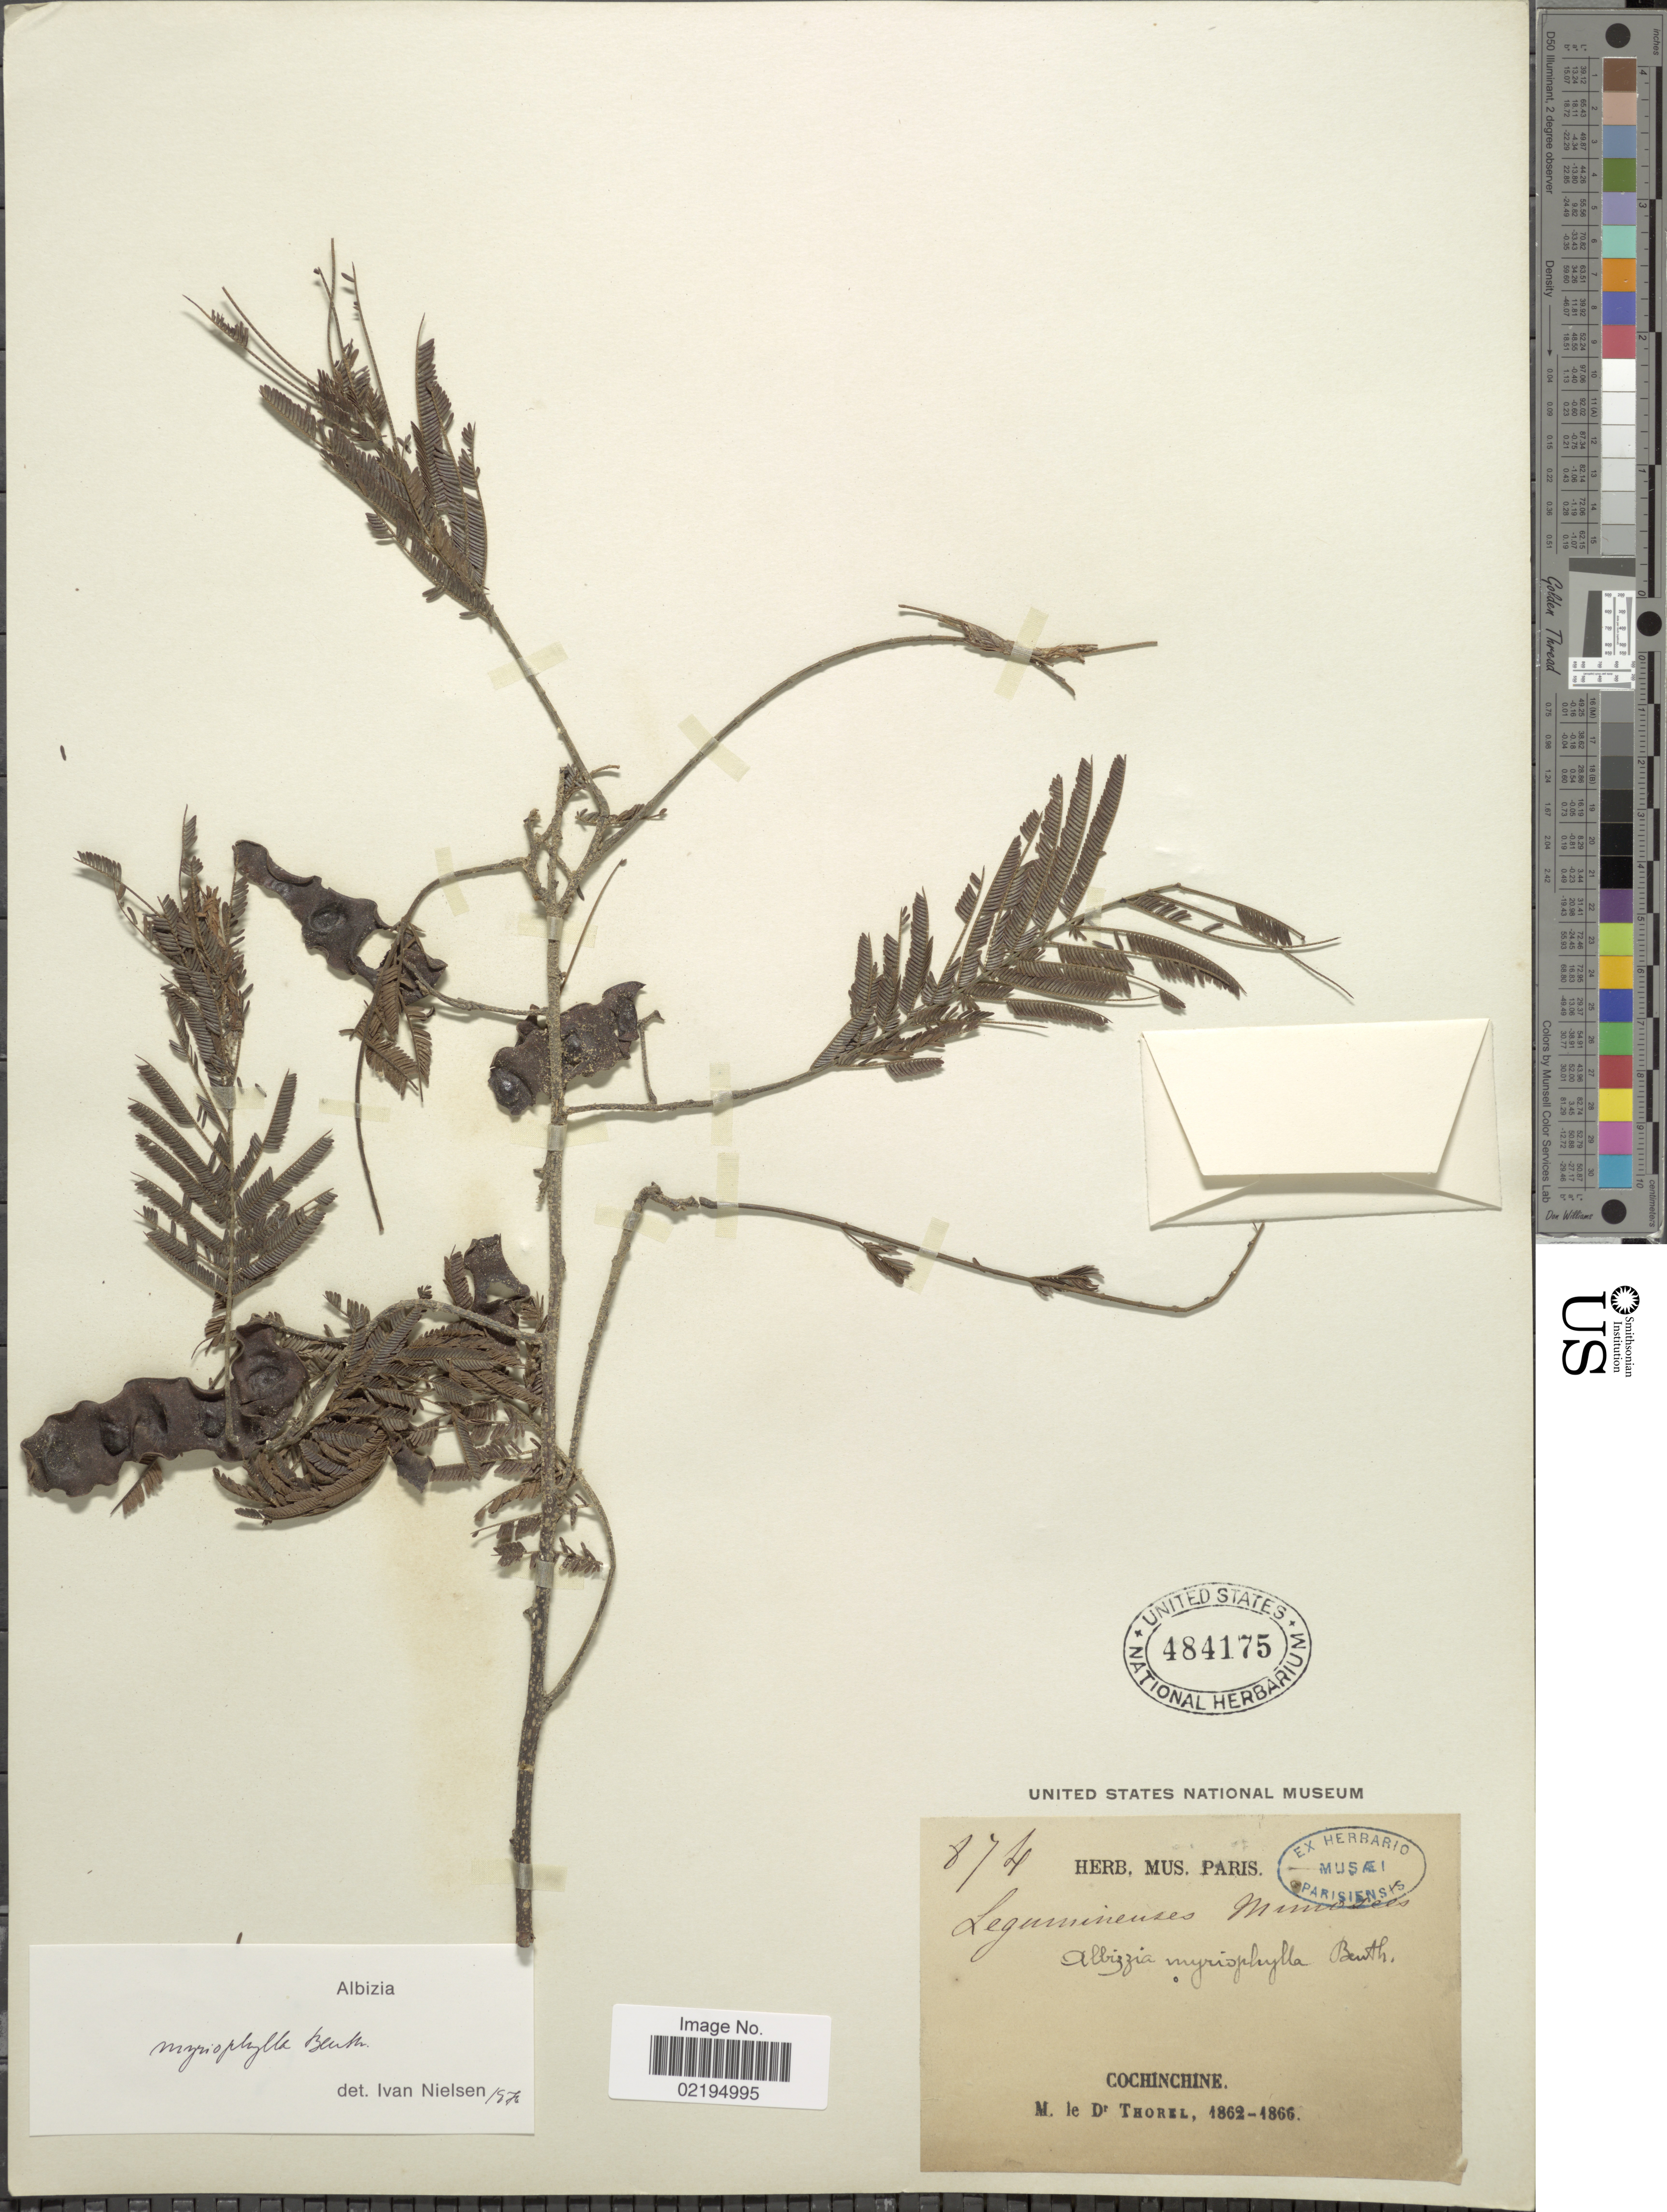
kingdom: Plantae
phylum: Tracheophyta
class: Magnoliopsida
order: Fabales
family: Fabaceae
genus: Albizia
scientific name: Albizia myriophylla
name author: Benth.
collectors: M. de Thorel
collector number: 874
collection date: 1862/1866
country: Vietnam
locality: Cochinchine.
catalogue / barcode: US 484175